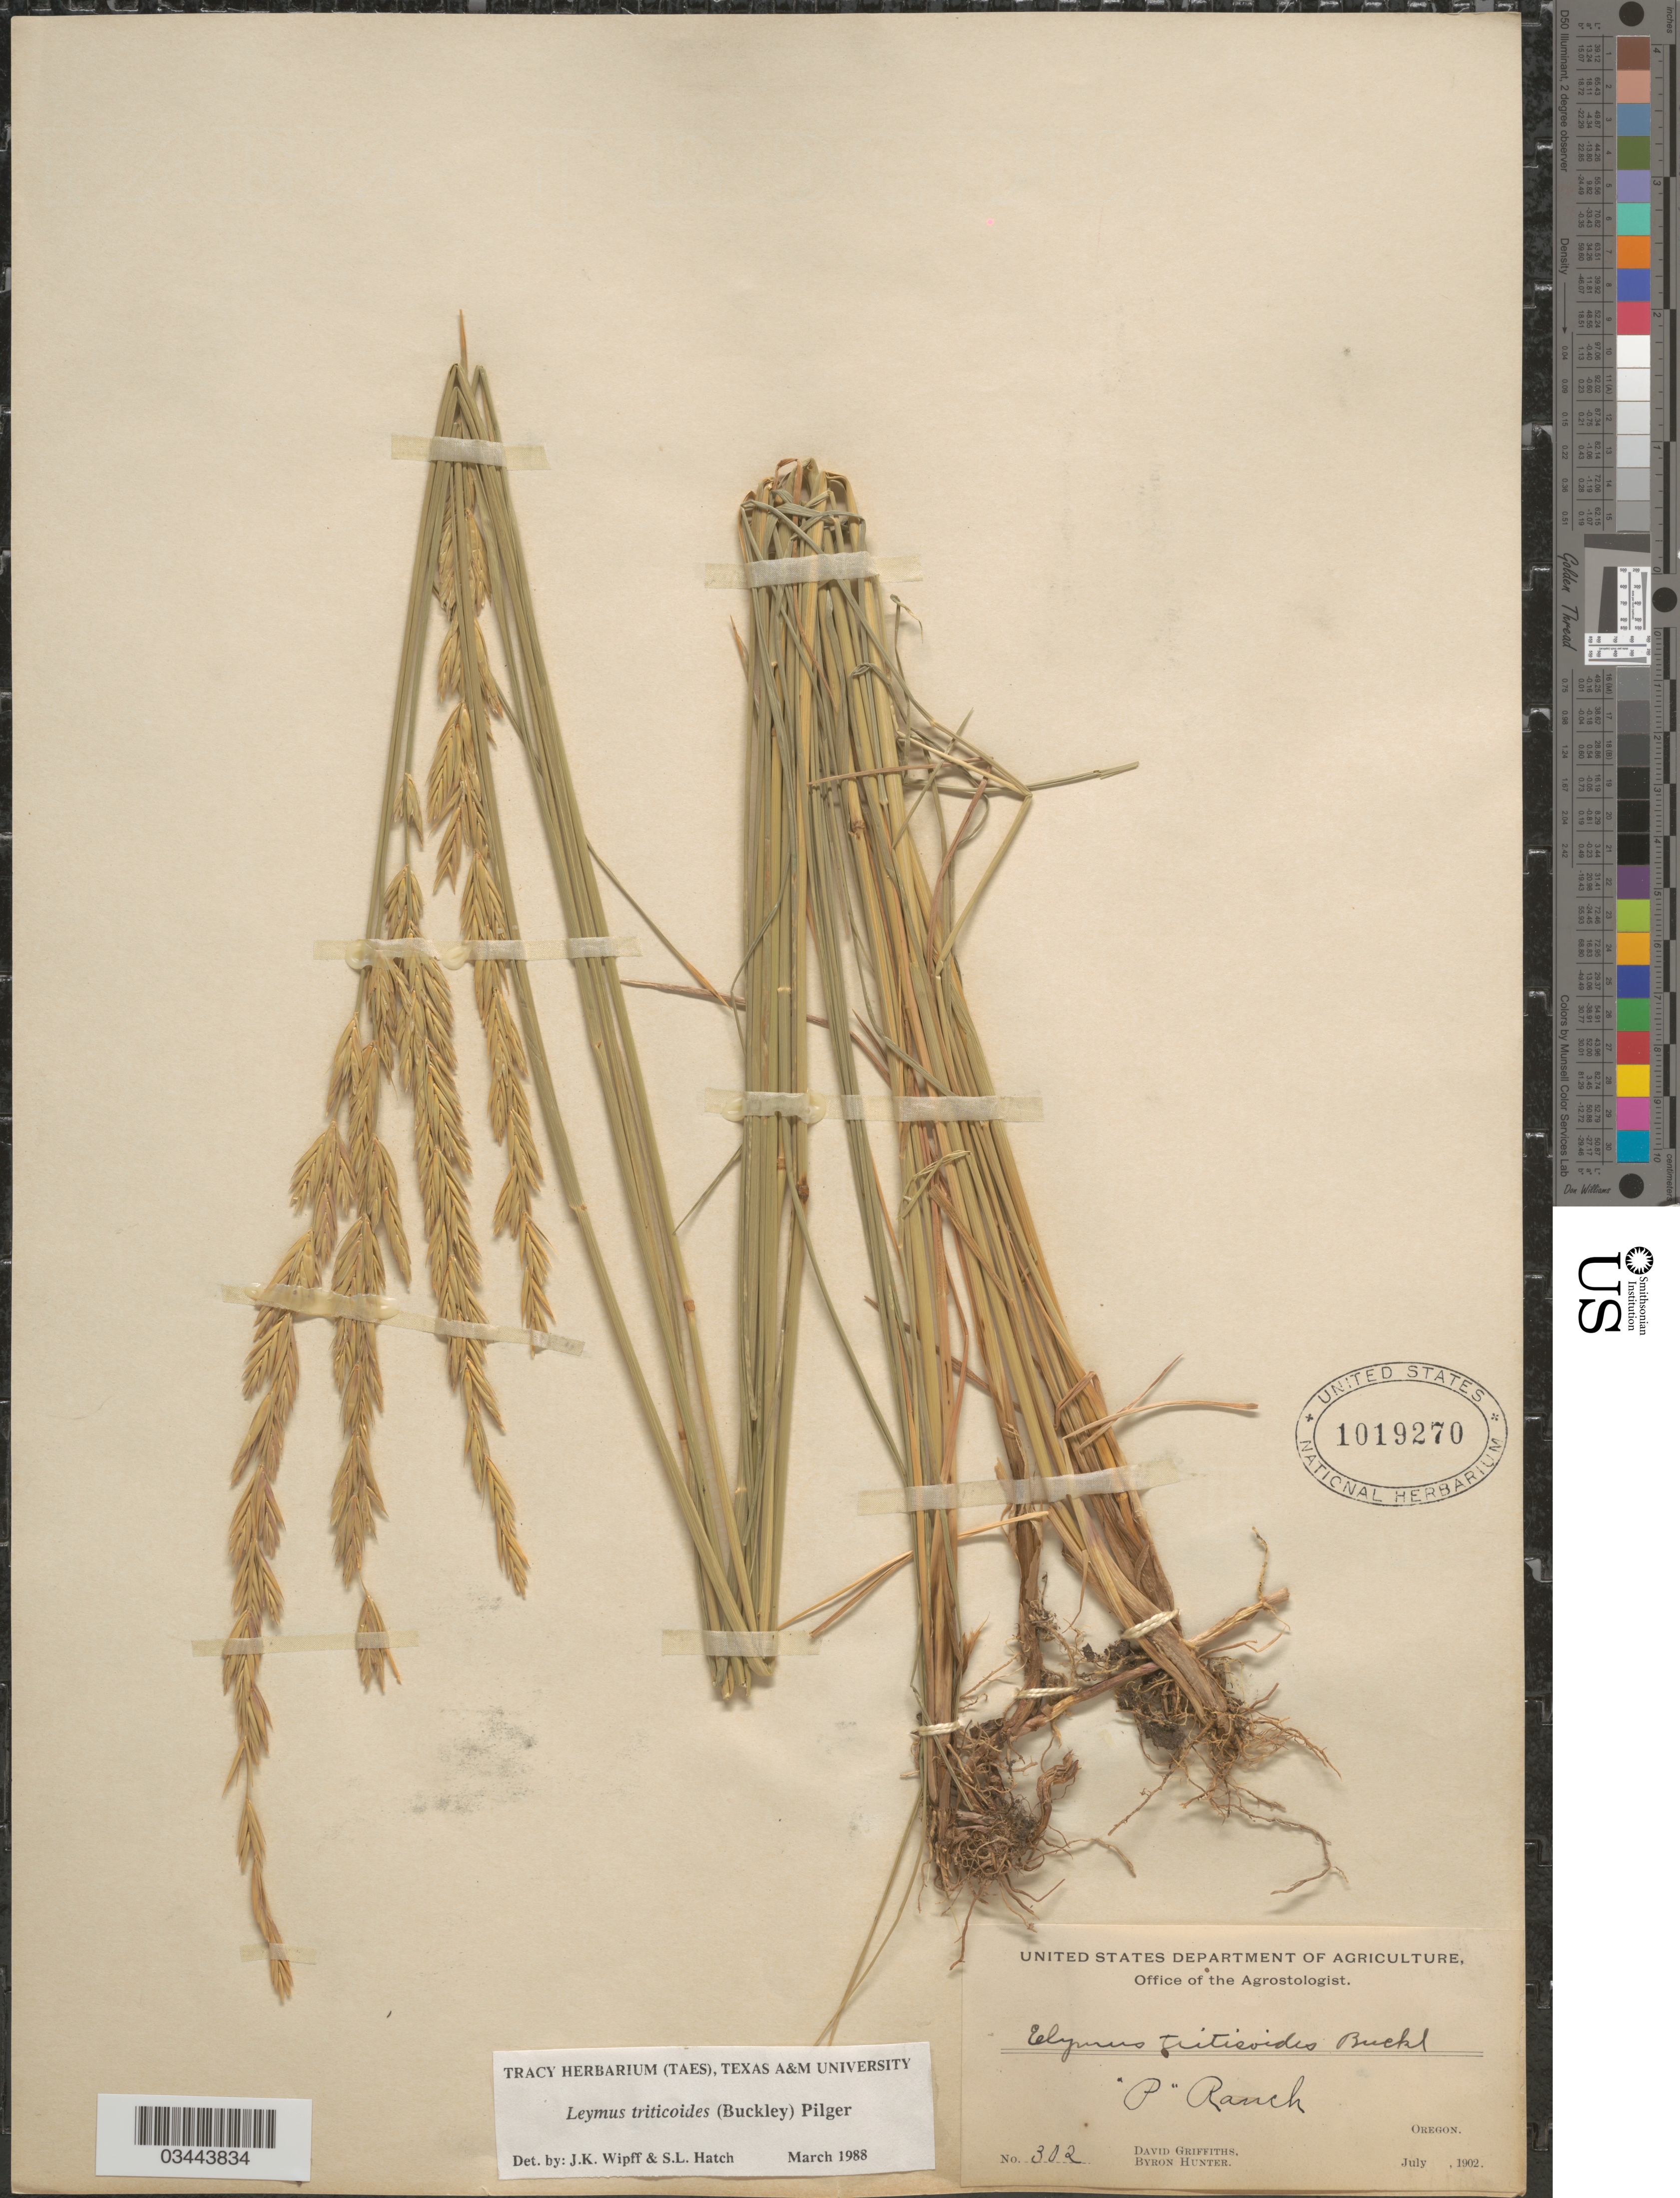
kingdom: Plantae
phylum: Tracheophyta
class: Liliopsida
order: Poales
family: Poaceae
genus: Leymus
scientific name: Leymus triticoides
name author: (Buckley) Pilg.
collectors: D. Griffiths & B. Hunter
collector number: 302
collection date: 1902-07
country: United States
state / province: Oregon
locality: P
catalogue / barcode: US 1019270